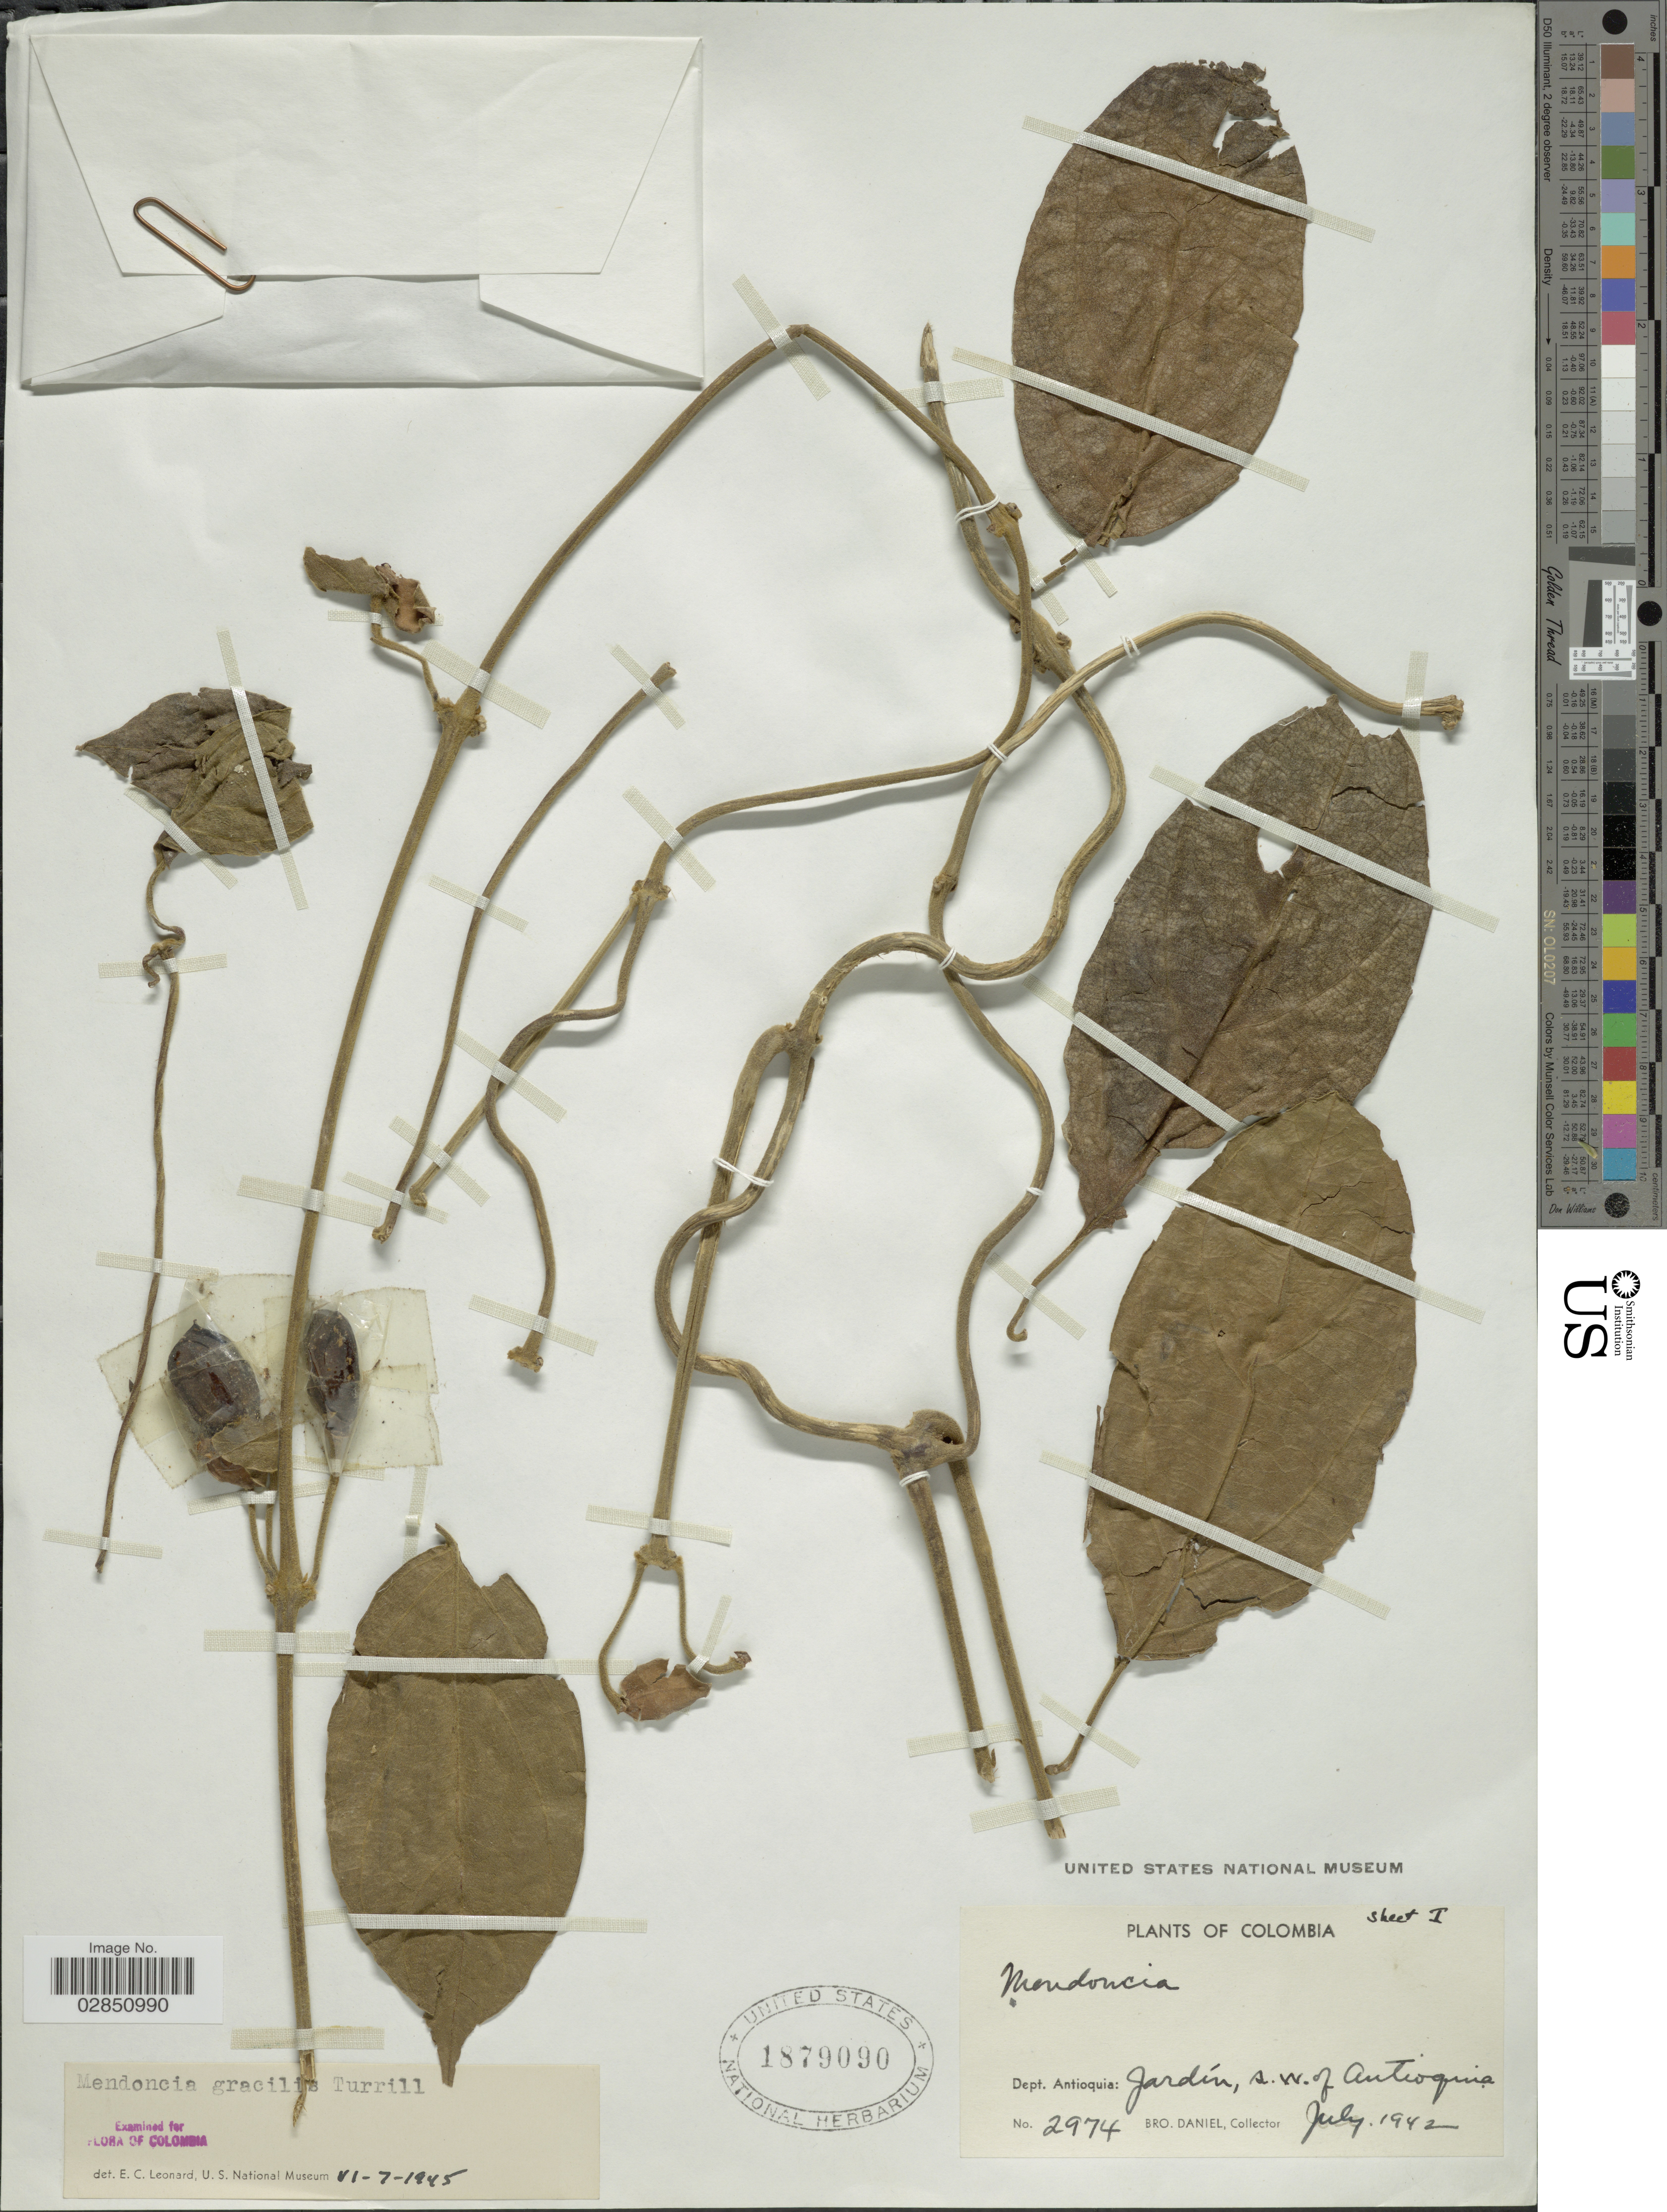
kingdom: Plantae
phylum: Tracheophyta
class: Magnoliopsida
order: Lamiales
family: Acanthaceae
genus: Mendoncia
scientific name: Mendoncia gracilis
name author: Turrill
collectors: Bro. Daniel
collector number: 2974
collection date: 1942-07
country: Colombia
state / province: Antioquia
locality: Dept. Antioquia, Jardín, s.w. of Antioquia.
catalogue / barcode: US 1879090